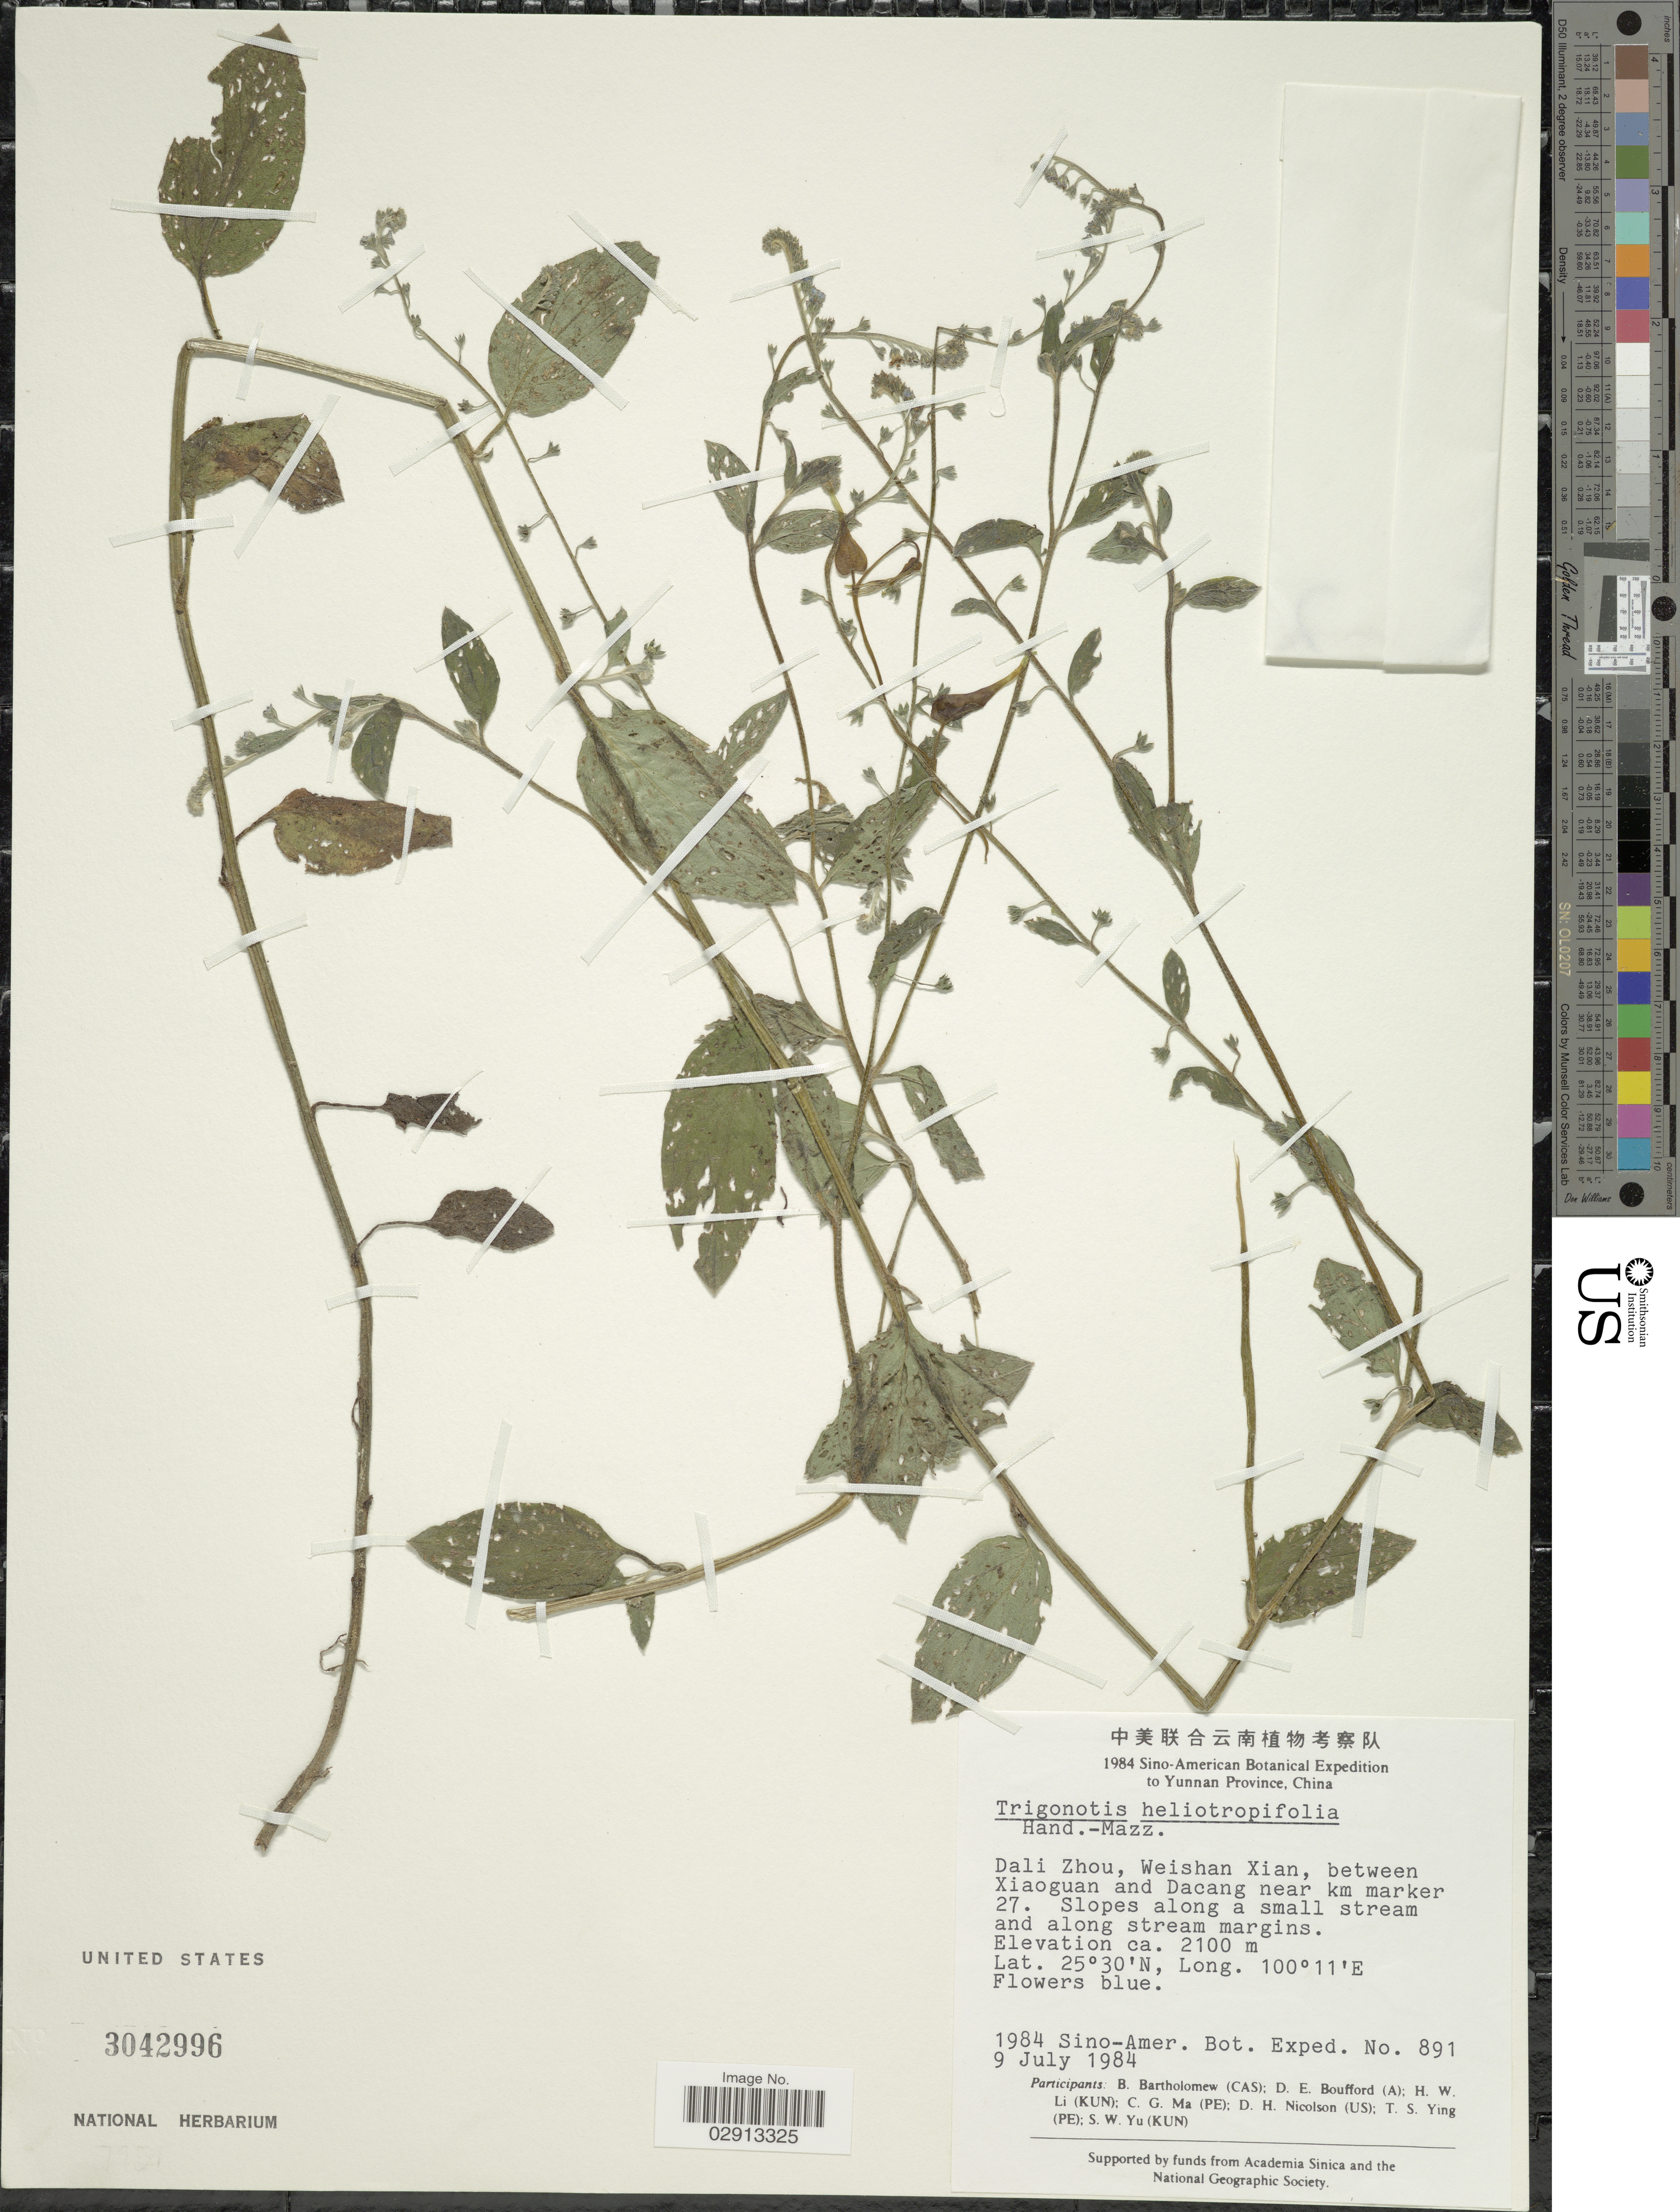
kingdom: Plantae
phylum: Tracheophyta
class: Magnoliopsida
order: Boraginales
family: Boraginaceae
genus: Trigonotis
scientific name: Trigonotis heliotropifolia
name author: Hand.-Mazz.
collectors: Sino-Amer. Bot. Exped. 1984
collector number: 891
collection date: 1984-07-09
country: China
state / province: Yunnan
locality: Dali Zhou, Weishan Xian, between Xiaoguan and Dacang near km marker 27.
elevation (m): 2100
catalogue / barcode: US 3042996